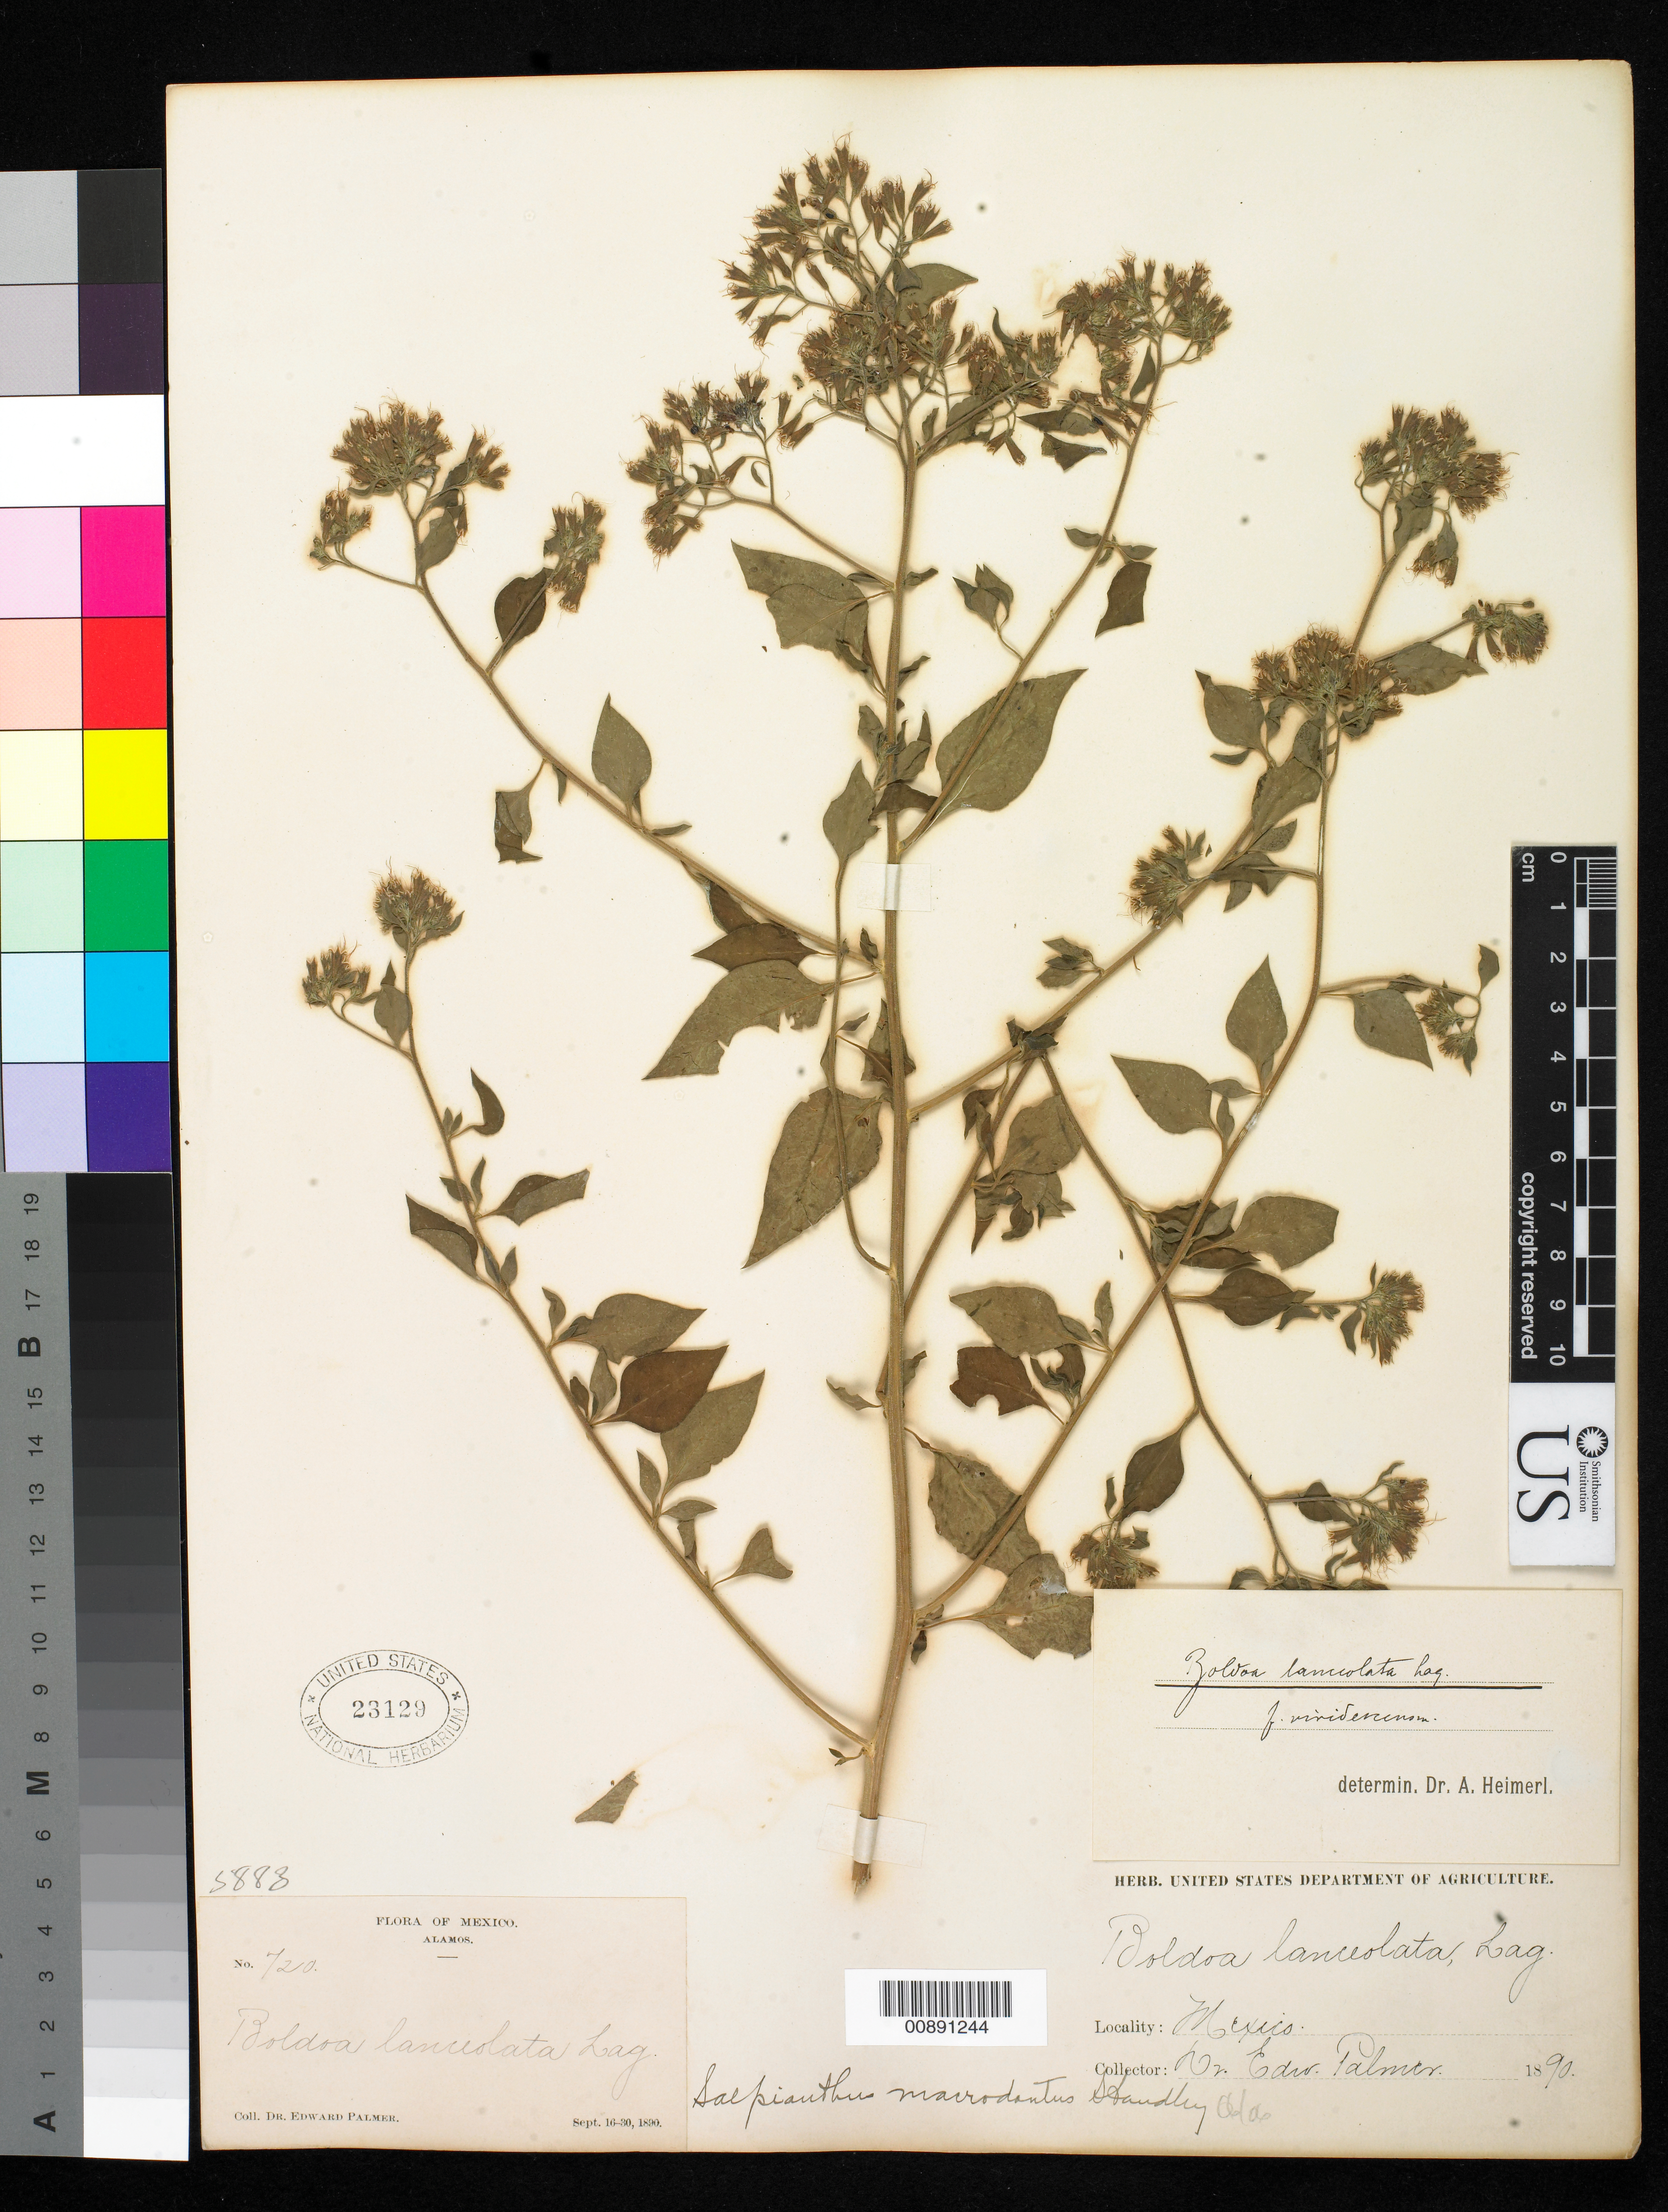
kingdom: Plantae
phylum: Tracheophyta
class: Magnoliopsida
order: Caryophyllales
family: Nyctaginaceae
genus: Salpianthus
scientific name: Salpianthus macrodontus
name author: Standl.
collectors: E. Palmer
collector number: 720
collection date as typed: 16 Sep 1890 to 30 Sep 1890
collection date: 1890-09-16/1890-09-30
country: Mexico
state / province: Sonora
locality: Alamos, Sonora.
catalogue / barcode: US 23129